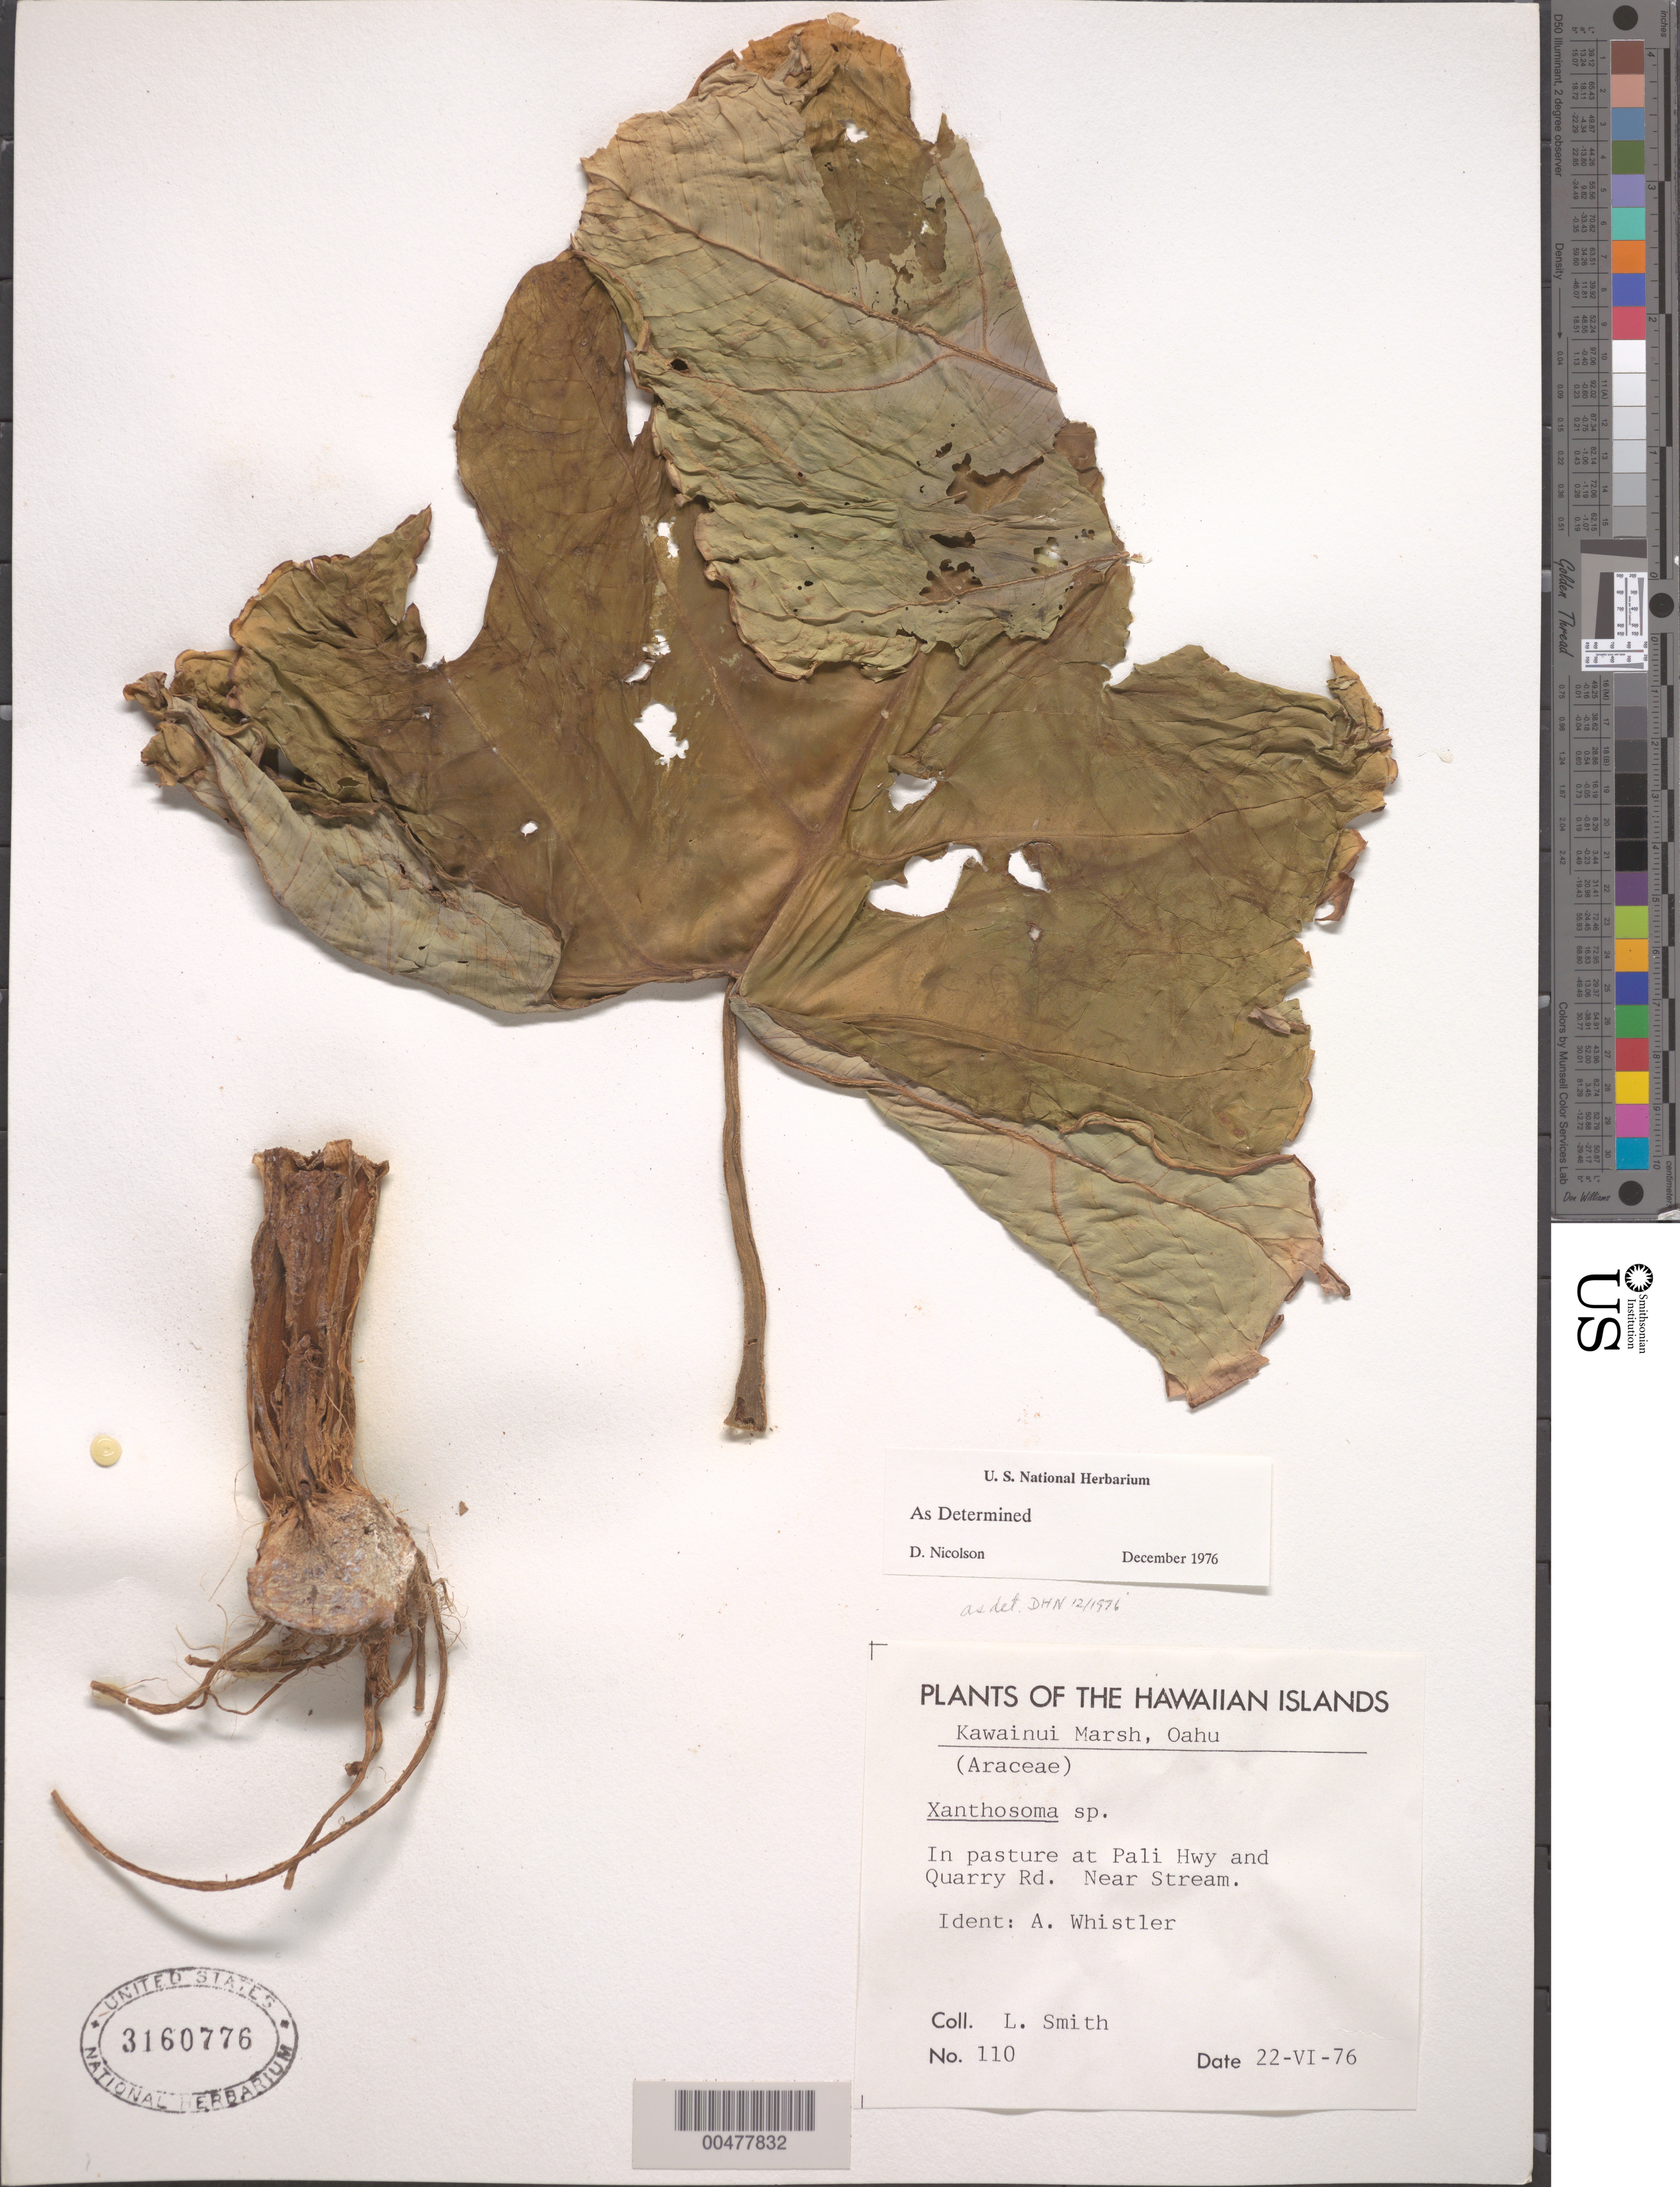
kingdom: Plantae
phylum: Tracheophyta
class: Liliopsida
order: Alismatales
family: Araceae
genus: Xanthosoma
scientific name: Xanthosoma sp.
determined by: Nicolson, Dan H.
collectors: L. Smith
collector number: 110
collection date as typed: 22 Jun 1976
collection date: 1976-06-22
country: United States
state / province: Hawaii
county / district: Honolulu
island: Oahu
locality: Kawainui Marsh, at Pali Hwy and Quarry Rd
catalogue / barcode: US 3160776